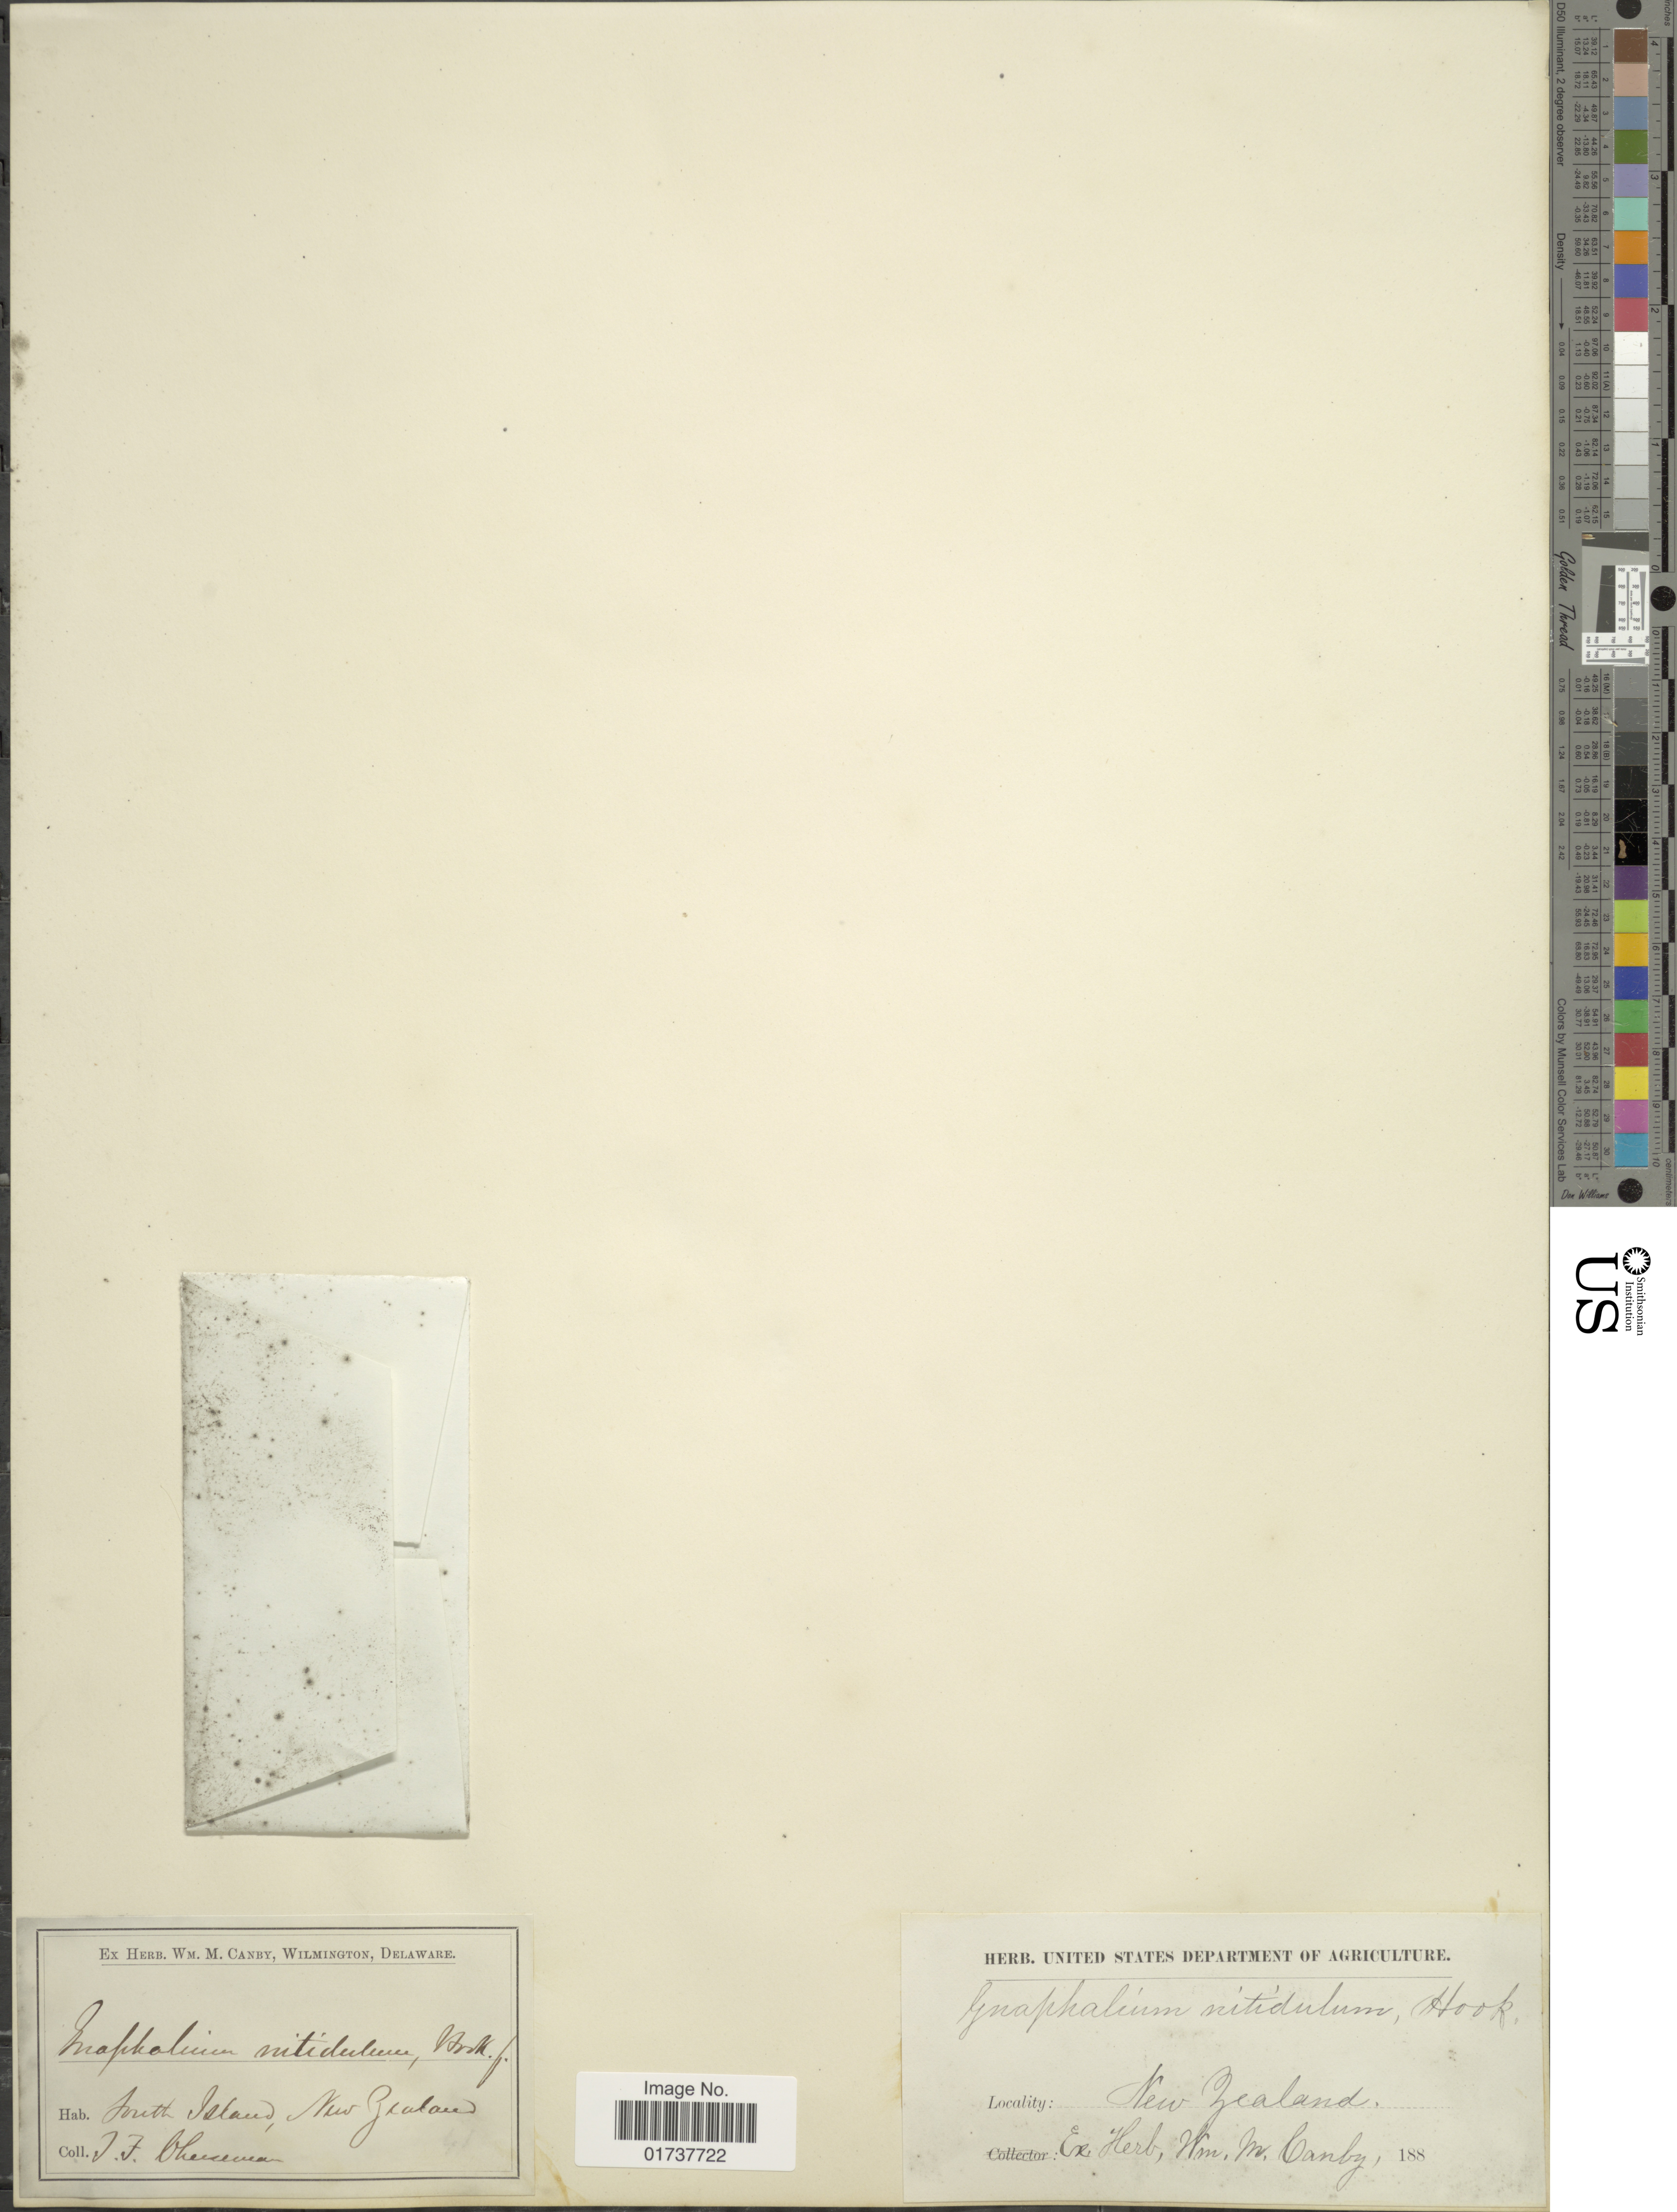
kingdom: Plantae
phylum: Tracheophyta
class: Magnoliopsida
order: Asterales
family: Asteraceae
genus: Gnaphalium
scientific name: Gnaphalium nitidulum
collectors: W. M. Canby & Collector illegible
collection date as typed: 188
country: New Zealand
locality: South Island